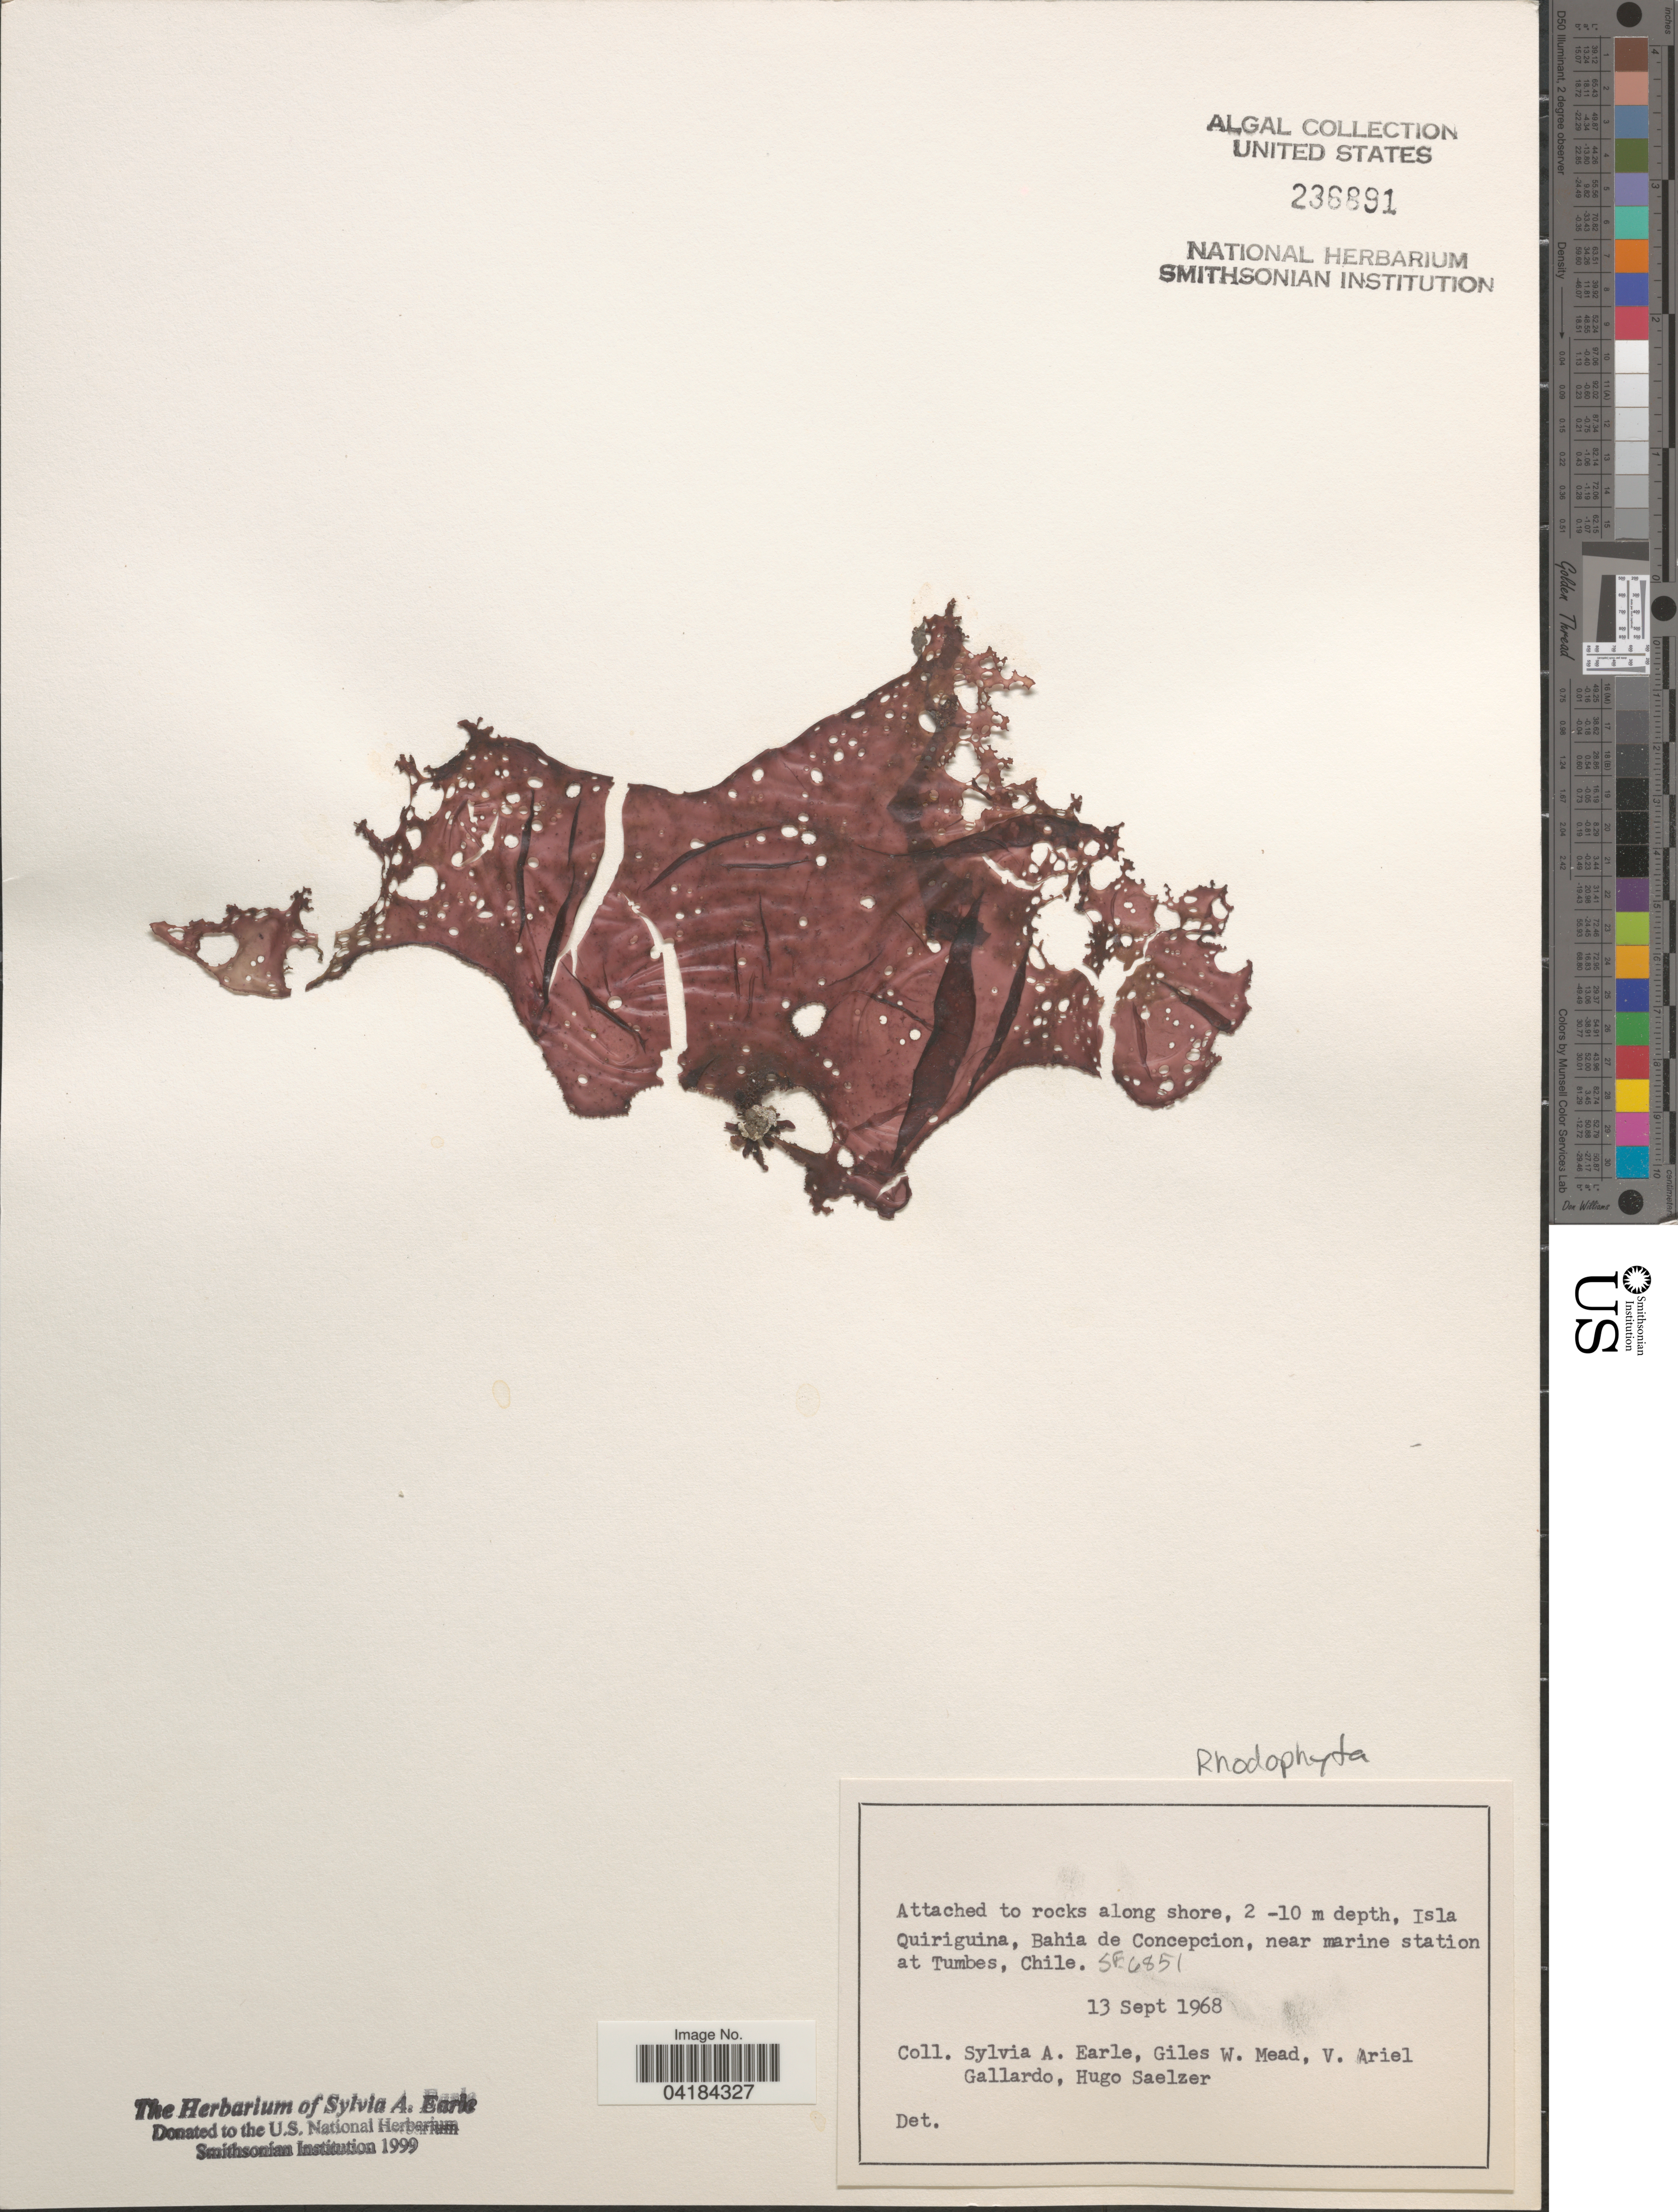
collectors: S. A. Earle, G. W. Mead, V. Gallardo & H. Saelzer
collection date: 1968-09-13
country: Chile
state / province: Bio-Bío (VIII)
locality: Isla Quiriguina [ = Quiriquina], Bahia de Concepcion, near marine station at Tumbes. SE6851.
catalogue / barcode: US 236891